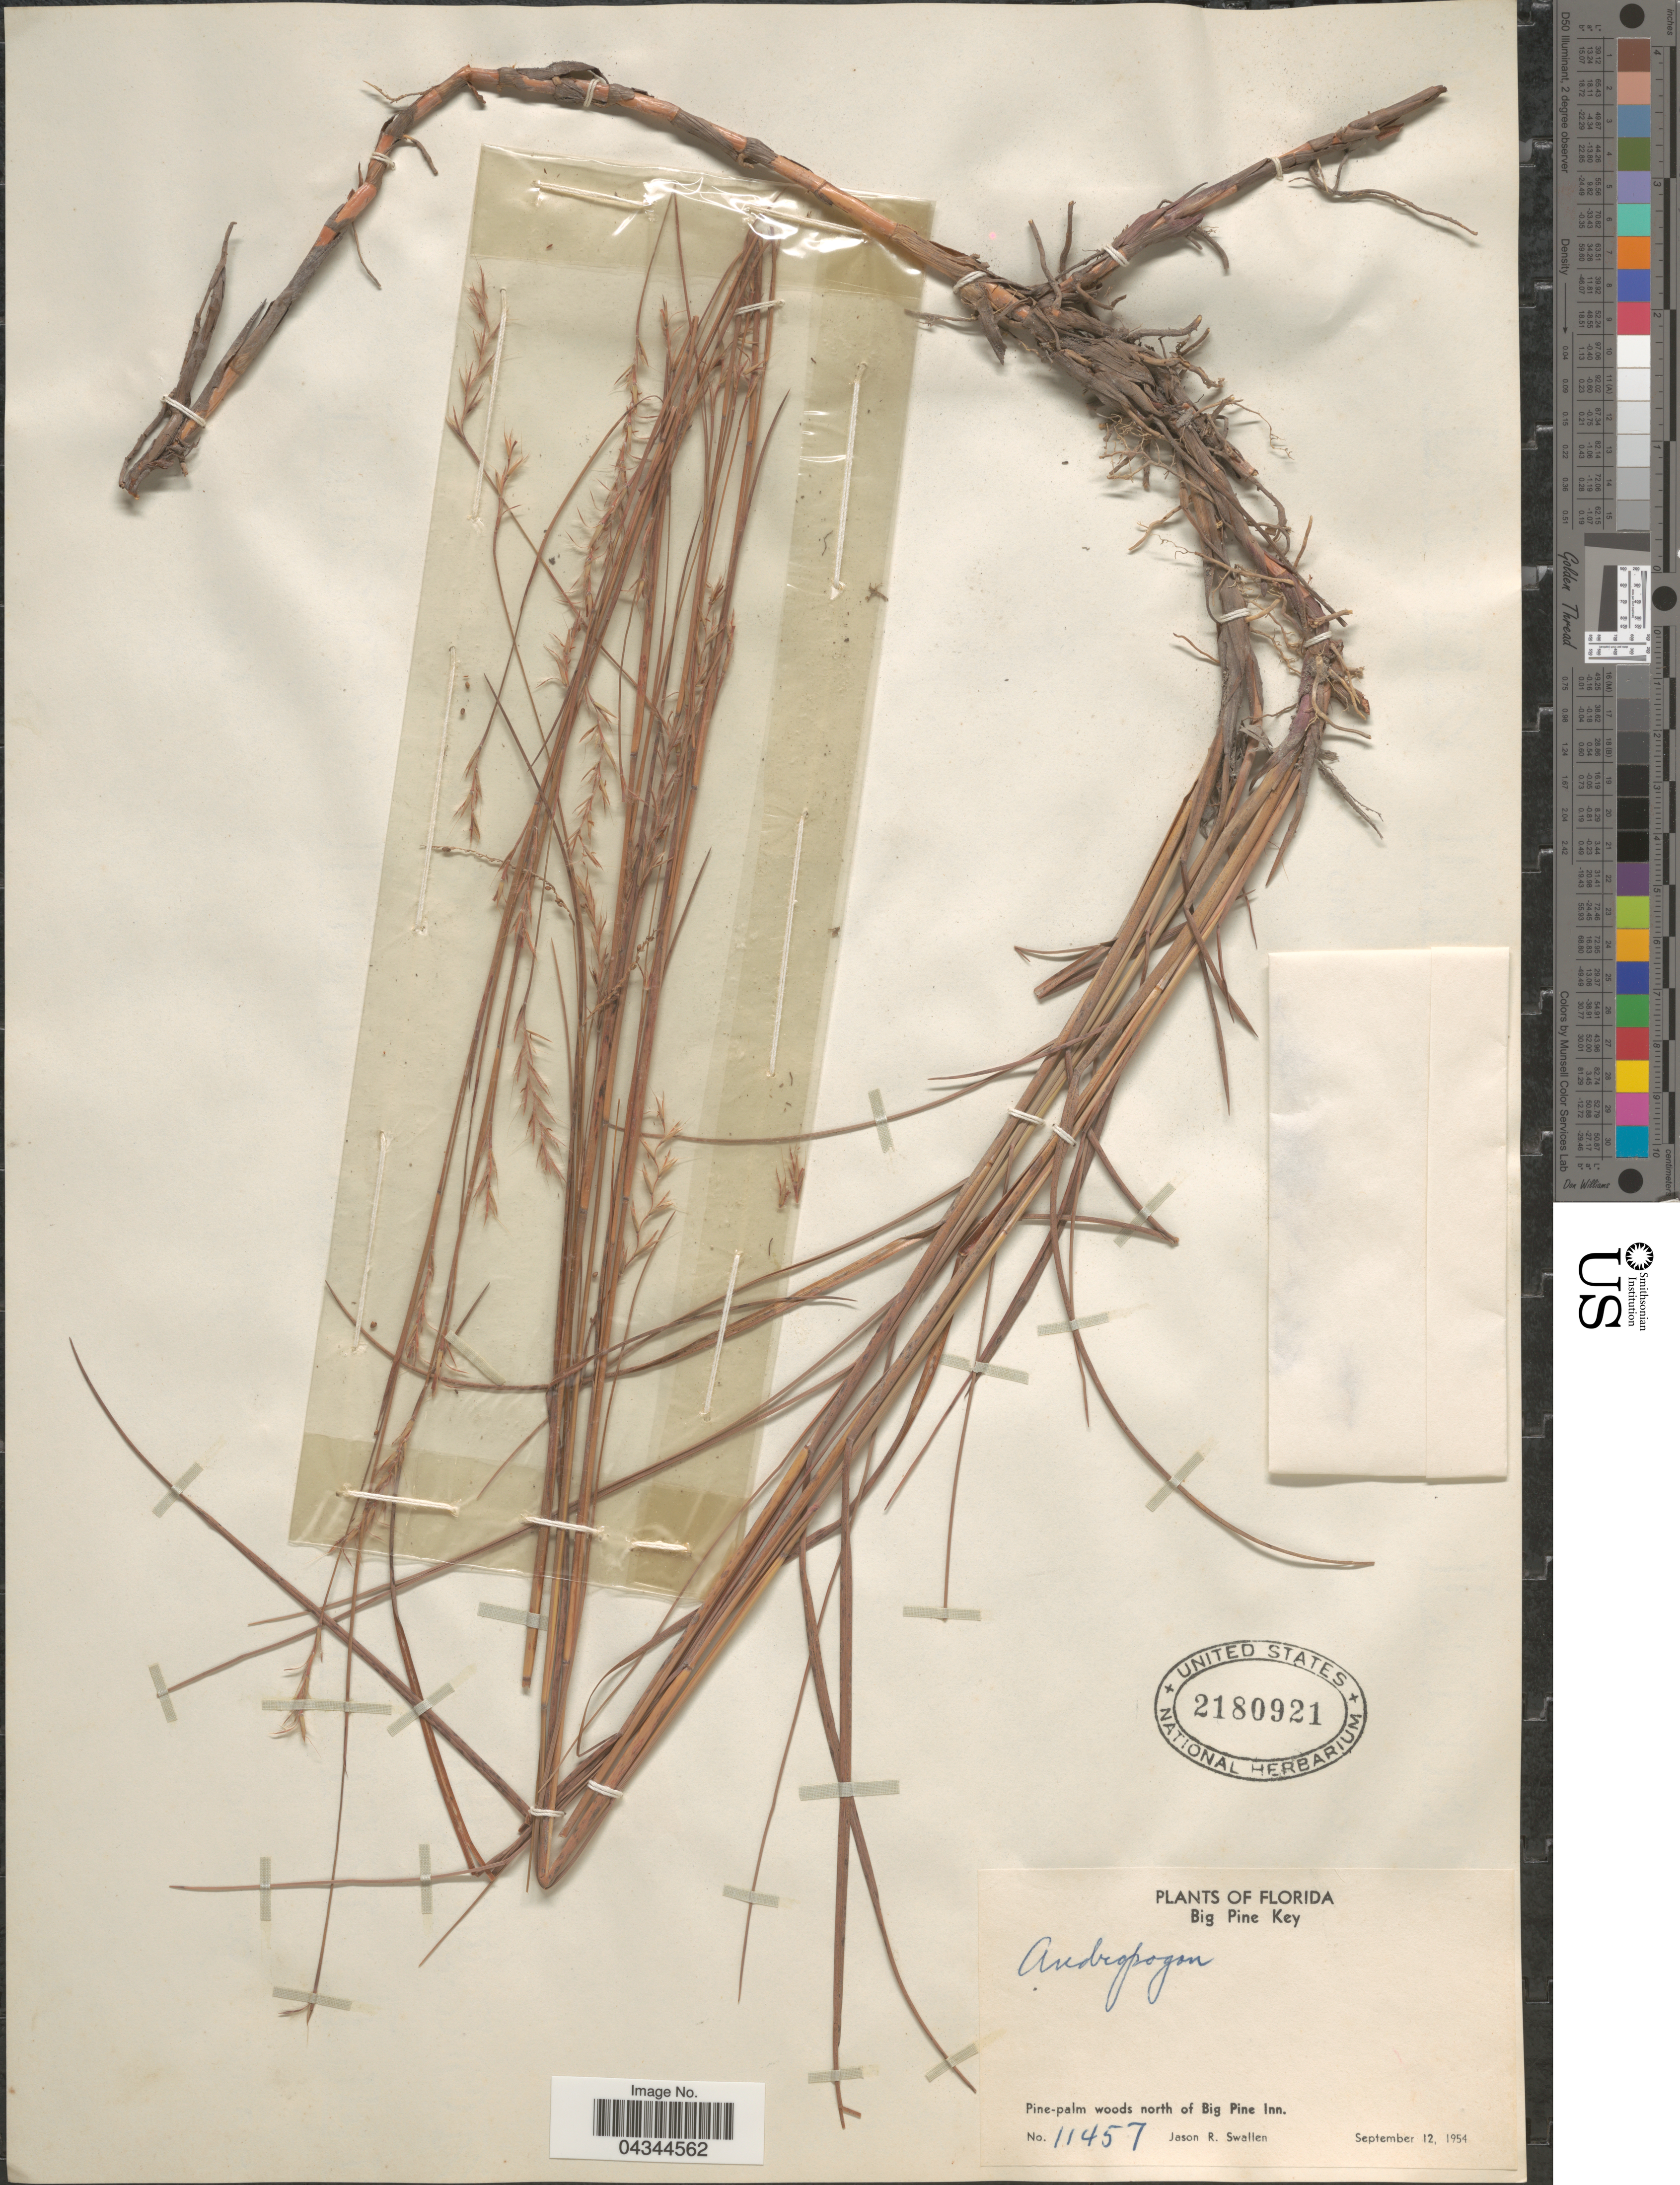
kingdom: Plantae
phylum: Tracheophyta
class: Liliopsida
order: Poales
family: Poaceae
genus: Andropogon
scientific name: Andropogon sp.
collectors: J. R. Swallen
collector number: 11457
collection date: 1954-09-12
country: United States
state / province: Florida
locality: Big Pine Key. Pine-palm woods north of Big Pine Inn.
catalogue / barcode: US 2180921